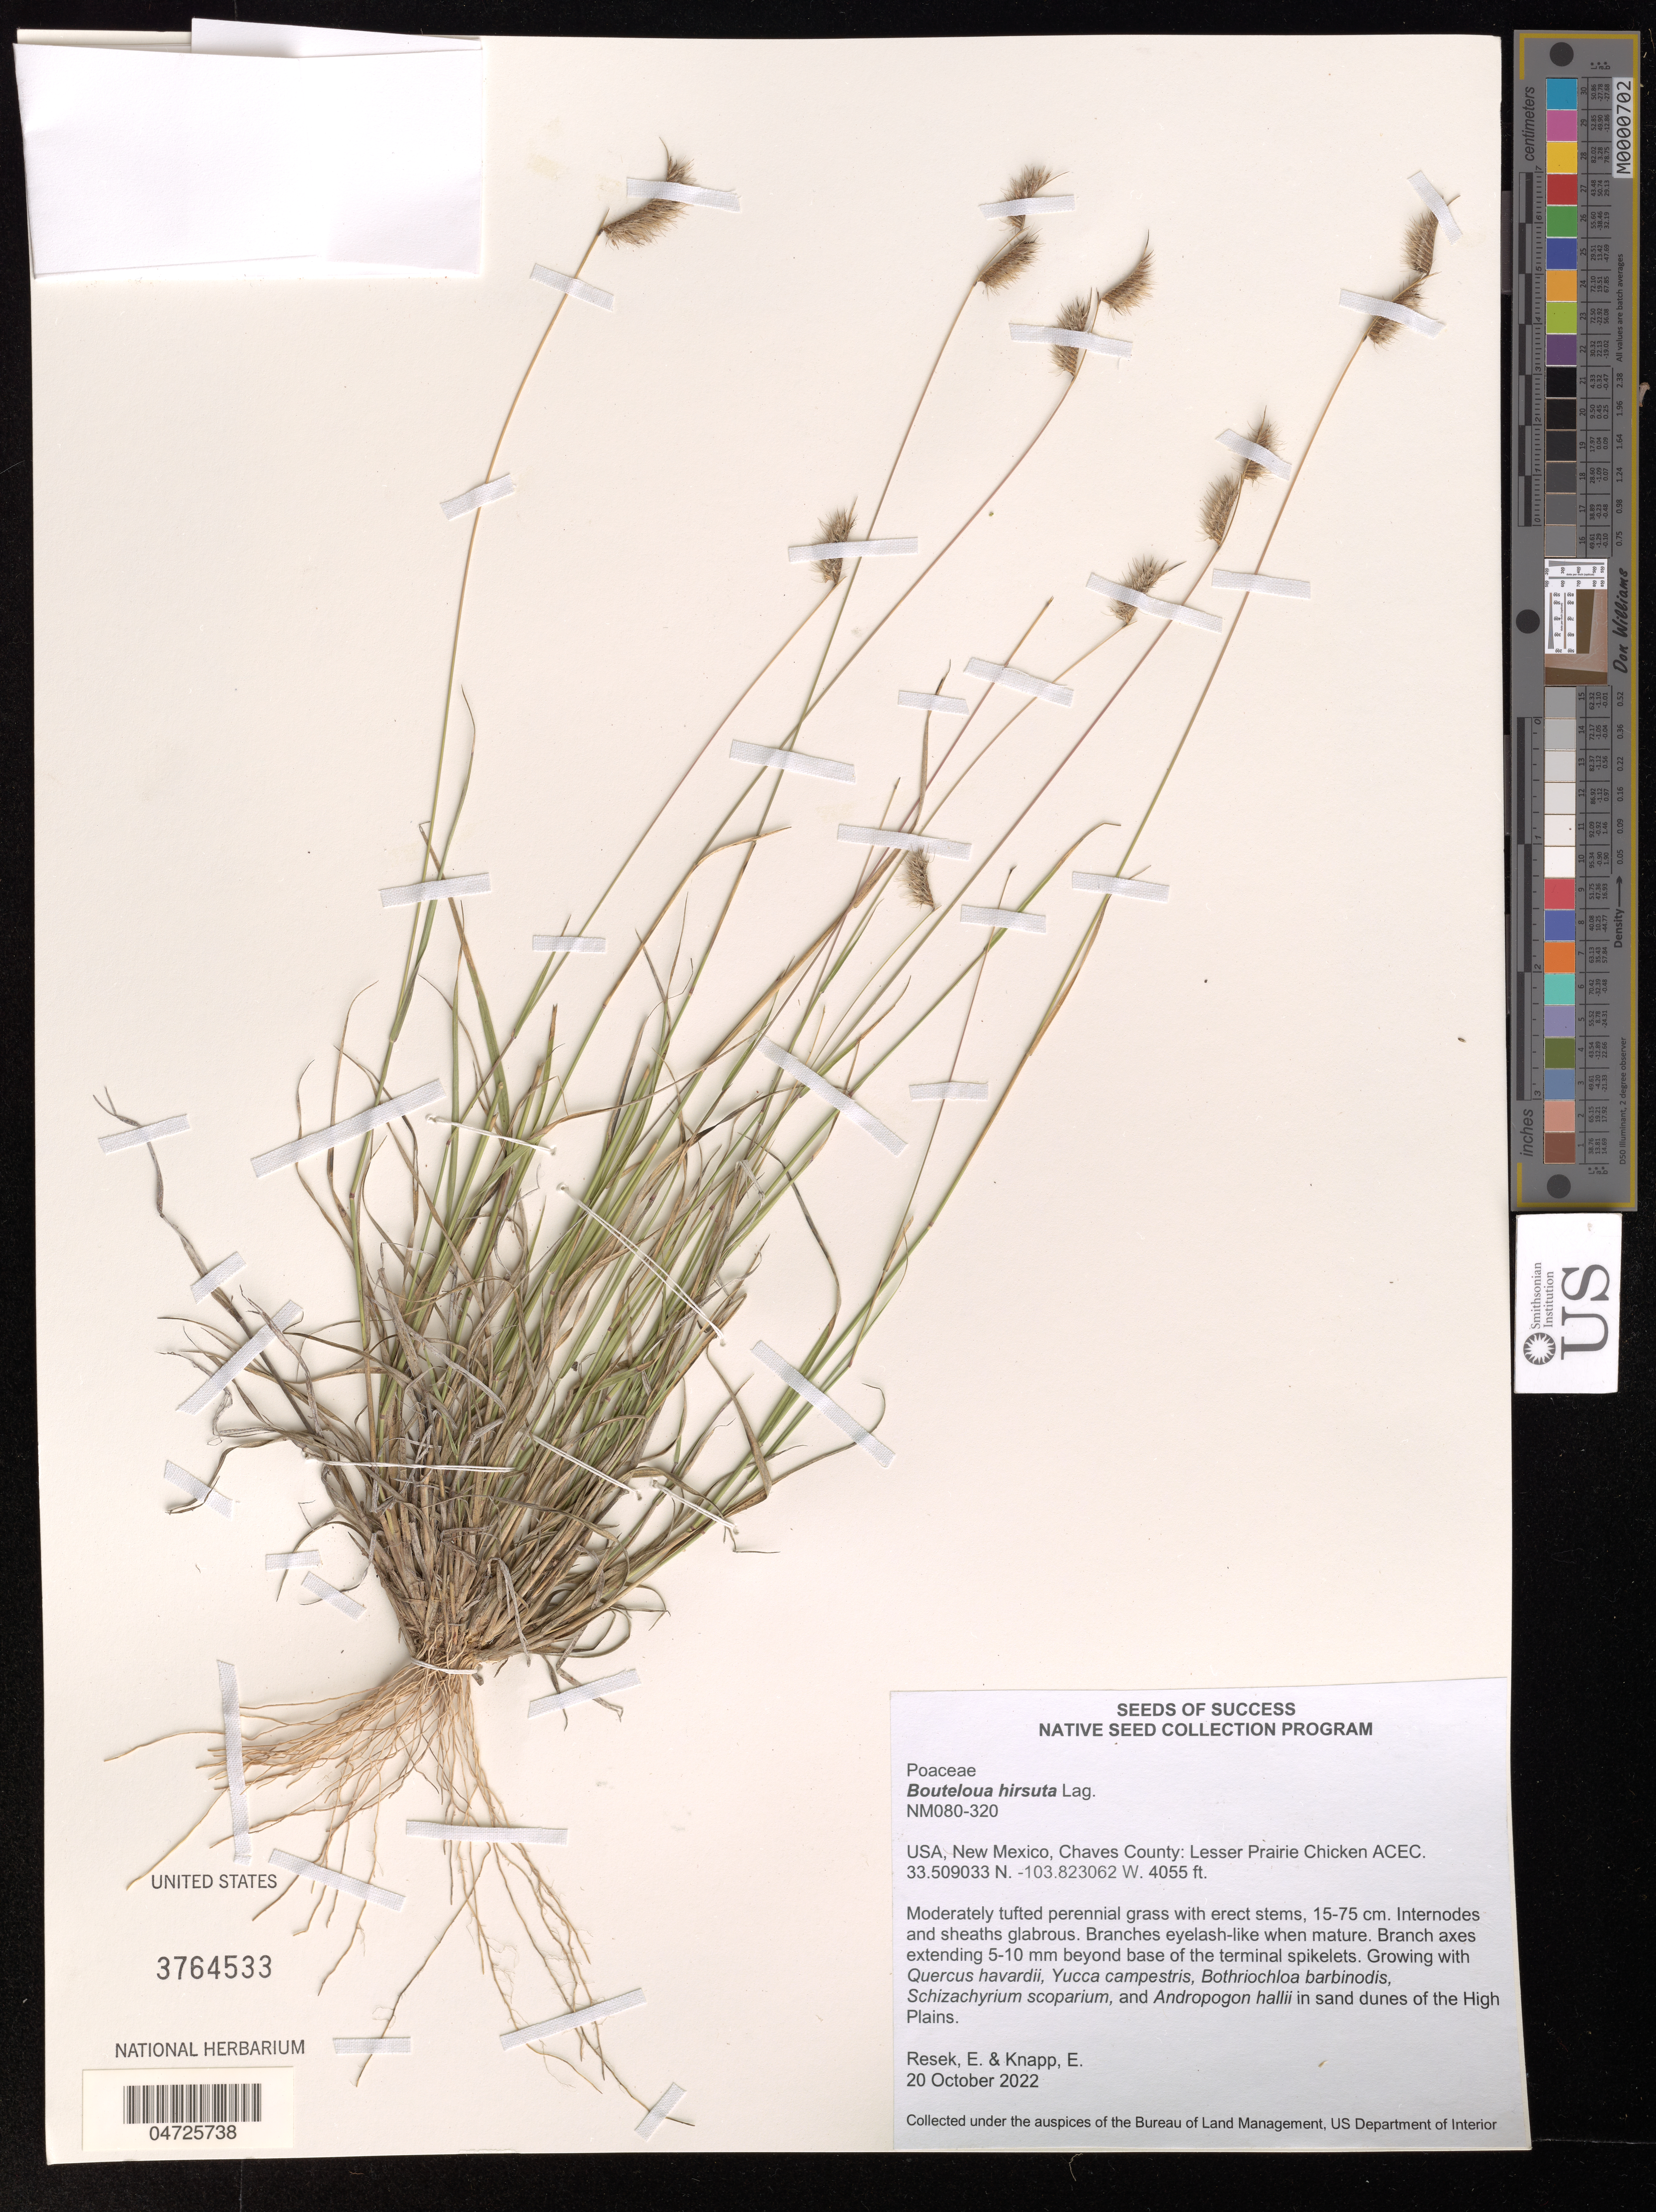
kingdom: Plantae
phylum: Tracheophyta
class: Liliopsida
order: Poales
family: Poaceae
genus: Bouteloua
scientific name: Bouteloua hirsuta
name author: Lag.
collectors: E. Resek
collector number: NM080-320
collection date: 2022-10-20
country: United States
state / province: New Mexico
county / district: Chaves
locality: Chaves County: Lesser Prairie Chicken ACEC.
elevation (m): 1236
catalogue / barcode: US 3764533